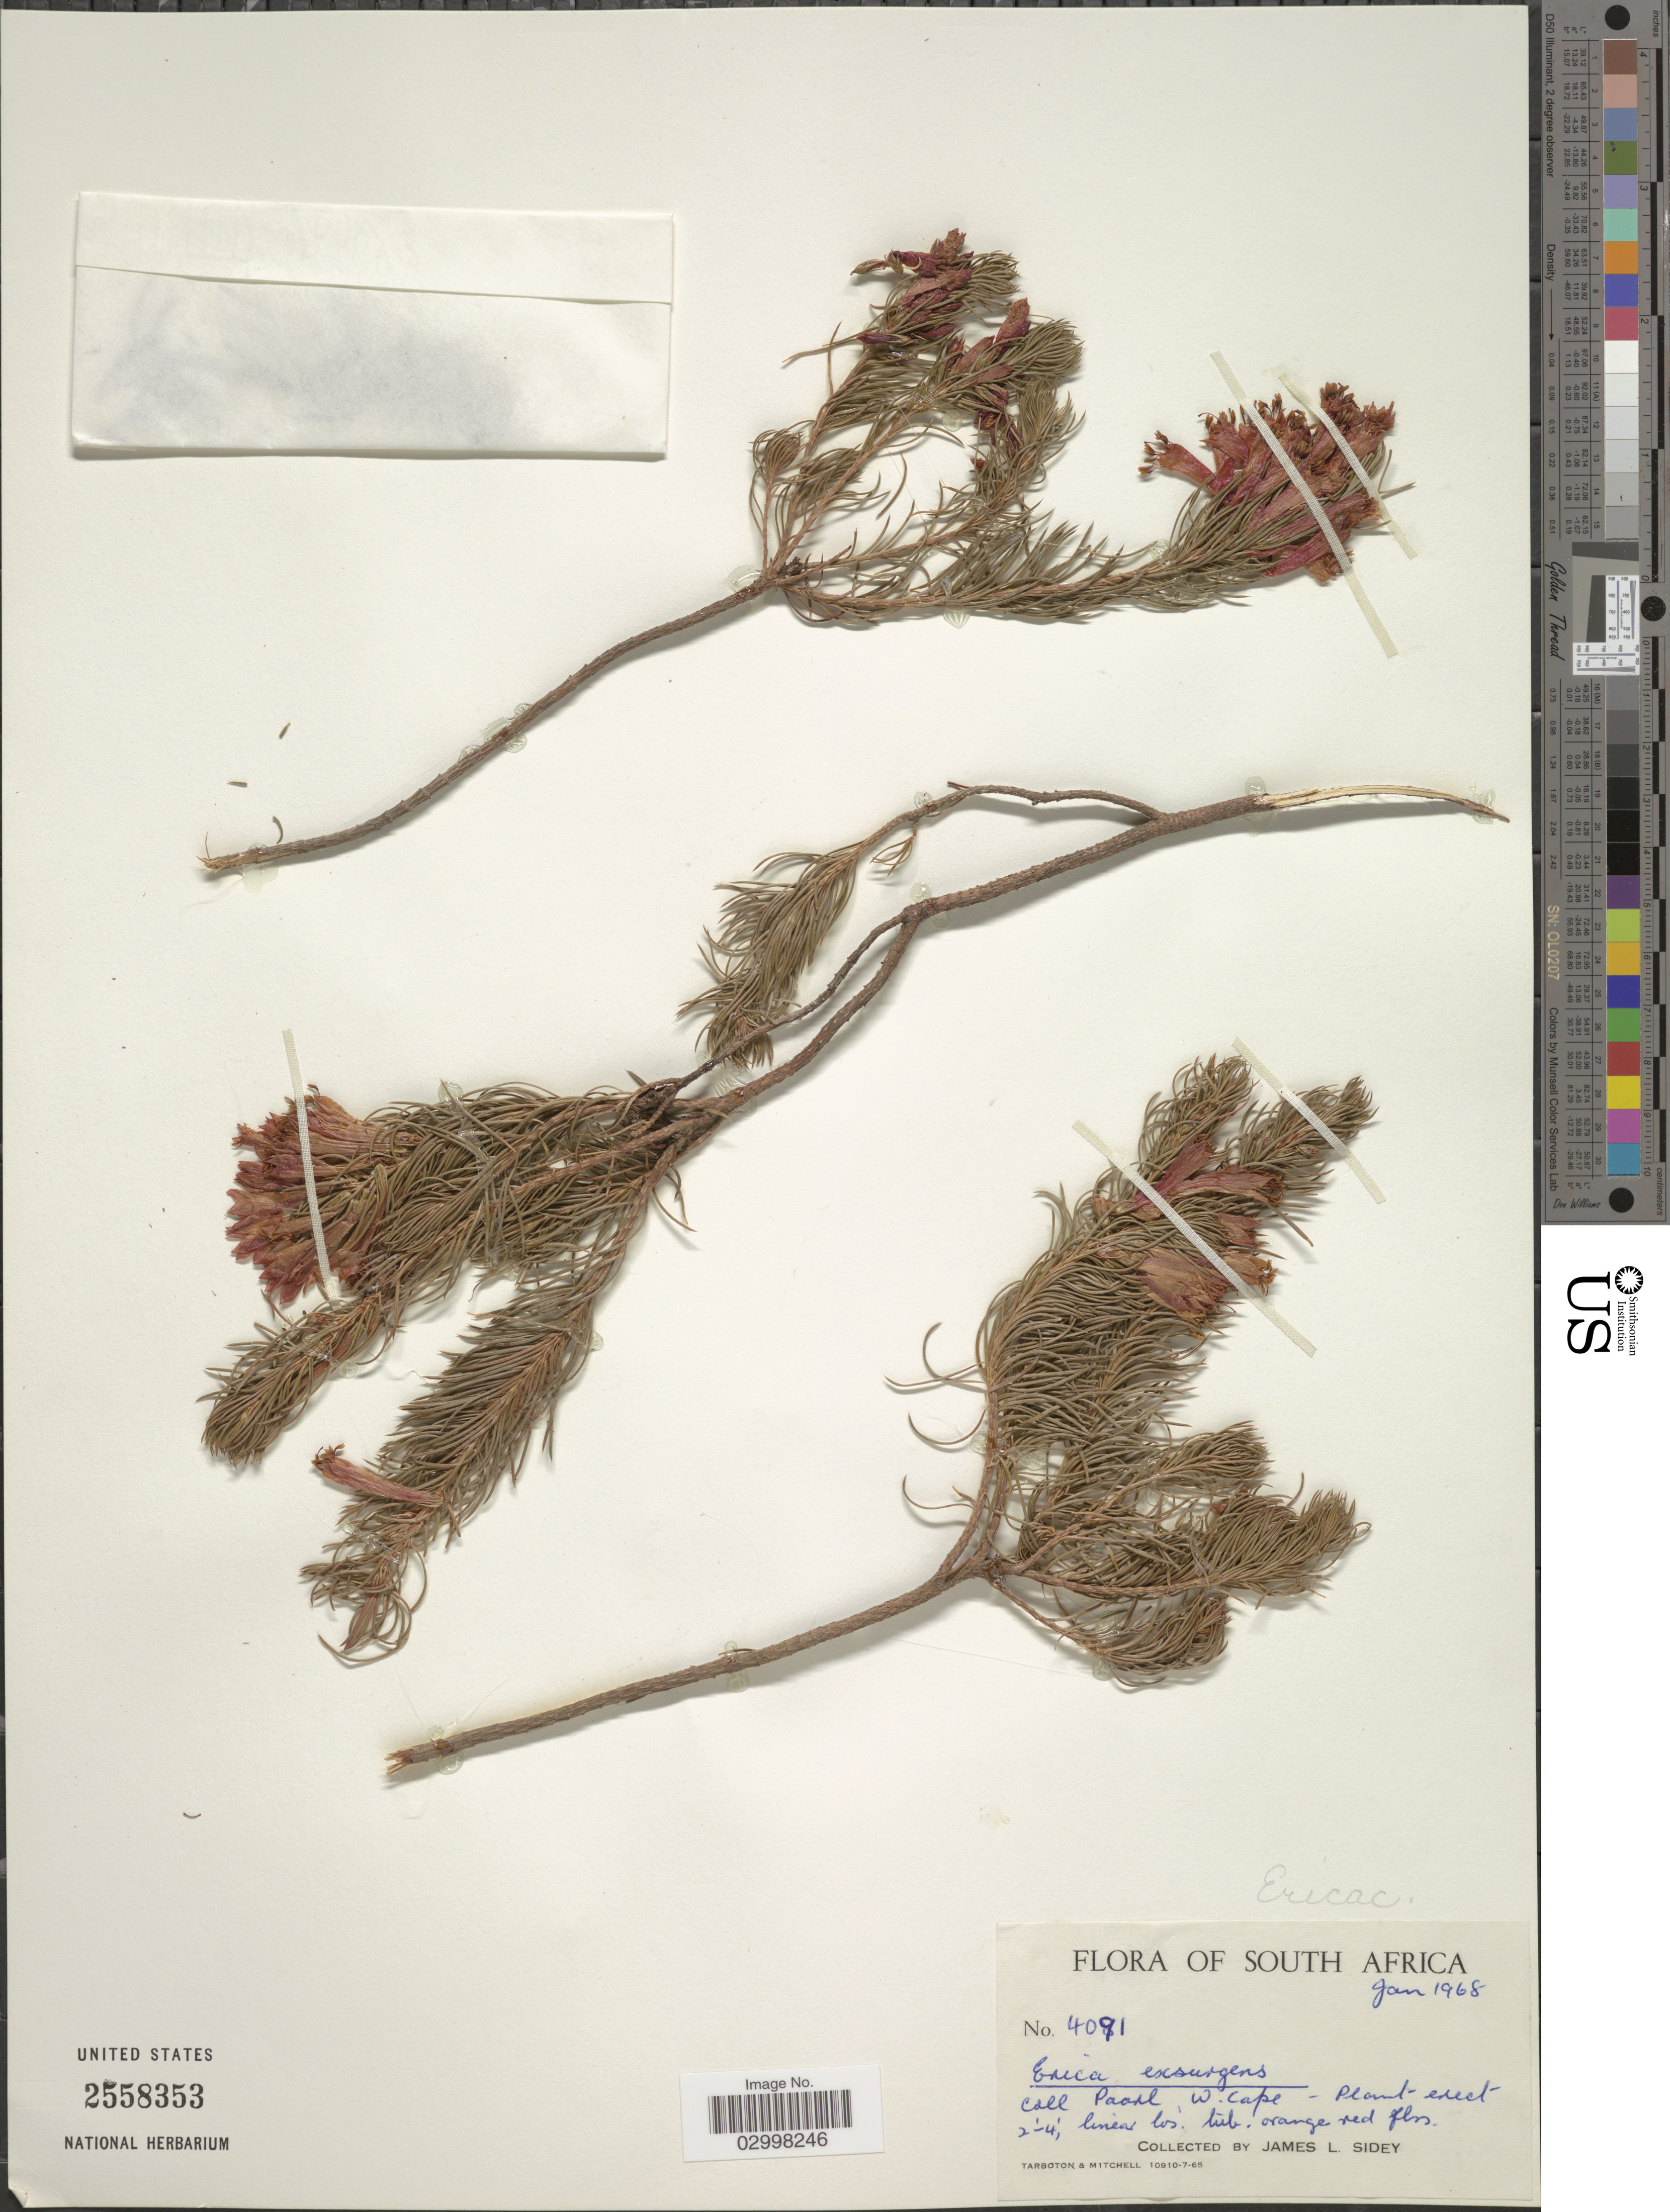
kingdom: Plantae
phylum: Tracheophyta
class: Magnoliopsida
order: Ericales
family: Ericaceae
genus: Erica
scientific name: Erica exsurgens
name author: Andrews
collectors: J. L. Sidey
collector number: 4091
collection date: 1968-01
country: South Africa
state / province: Western Cape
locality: Coll Paarl, W. Cape.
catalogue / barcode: US 2558353